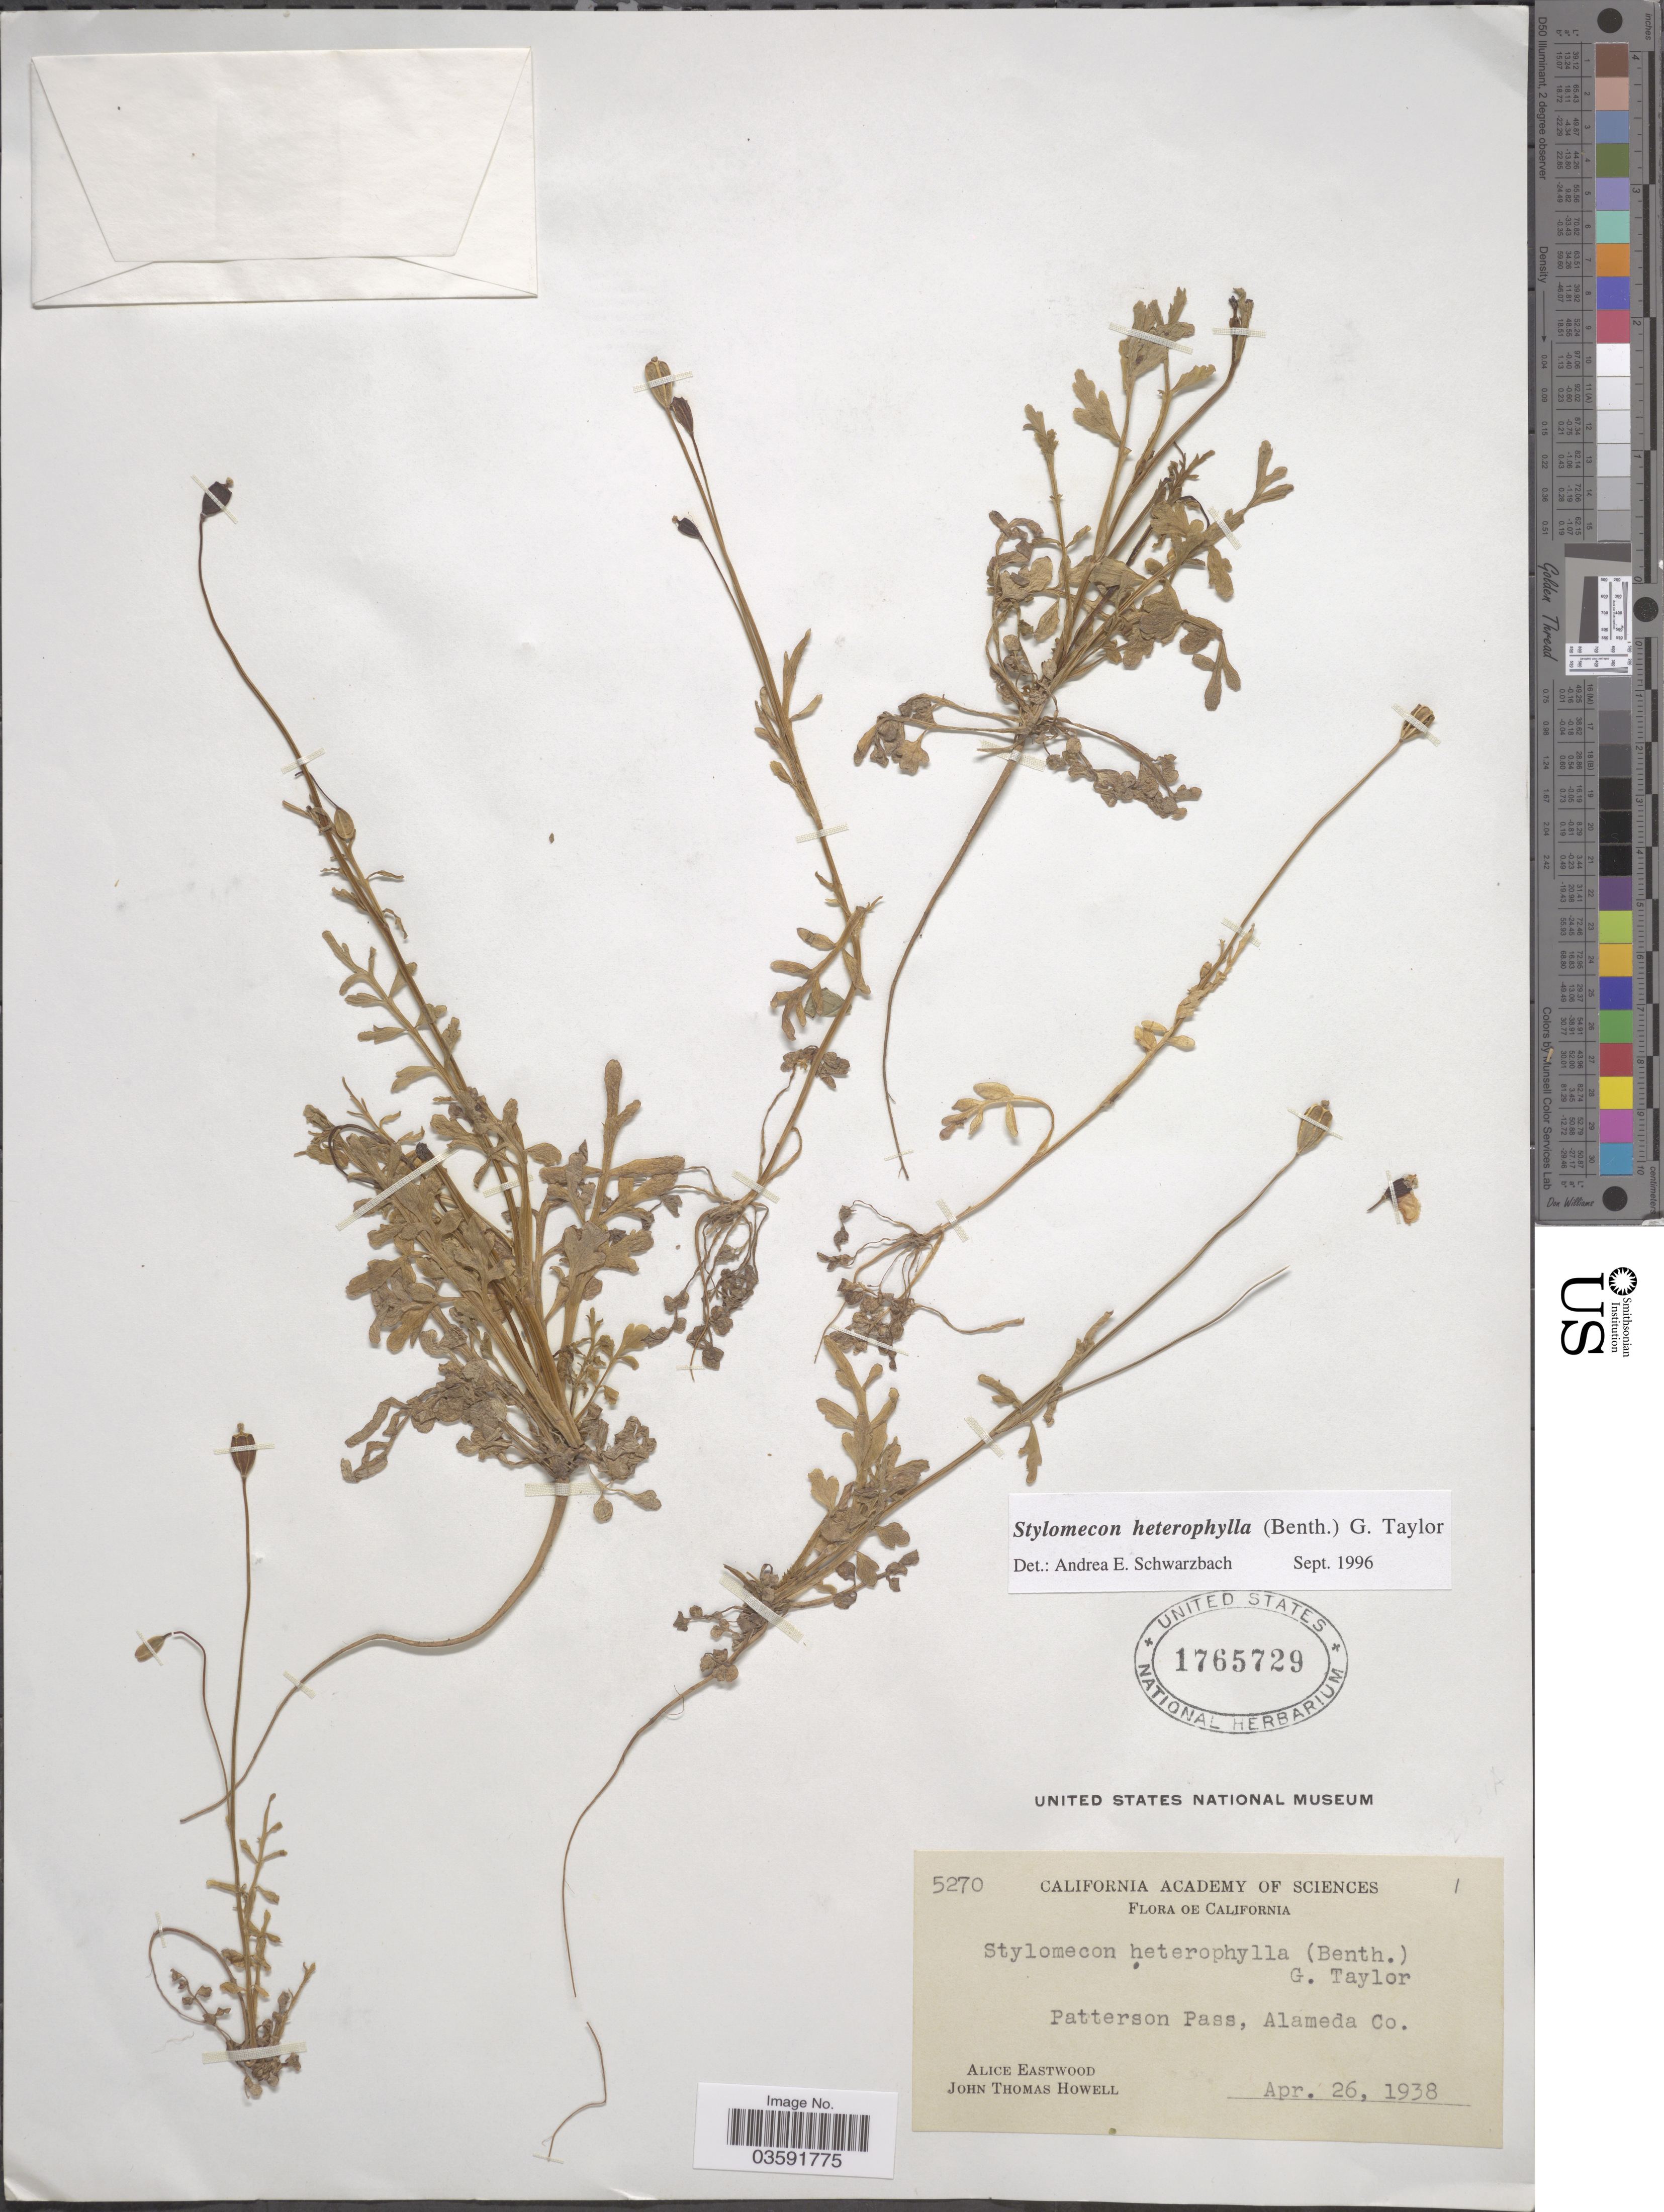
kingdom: Plantae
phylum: Tracheophyta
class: Magnoliopsida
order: Ranunculales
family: Papaveraceae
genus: Papaver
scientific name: Papaver heterophyllum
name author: (Benth.) Greene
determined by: Strong, M. T., (US), Smithsonian Institution - National Museum of Natural History (UNITED STATES)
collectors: A. Eastwood & J. T. Howell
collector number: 5270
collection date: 1938-04-26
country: United States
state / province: California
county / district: Alameda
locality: Patterson Pass, Alameda Co.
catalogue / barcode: US 1765729